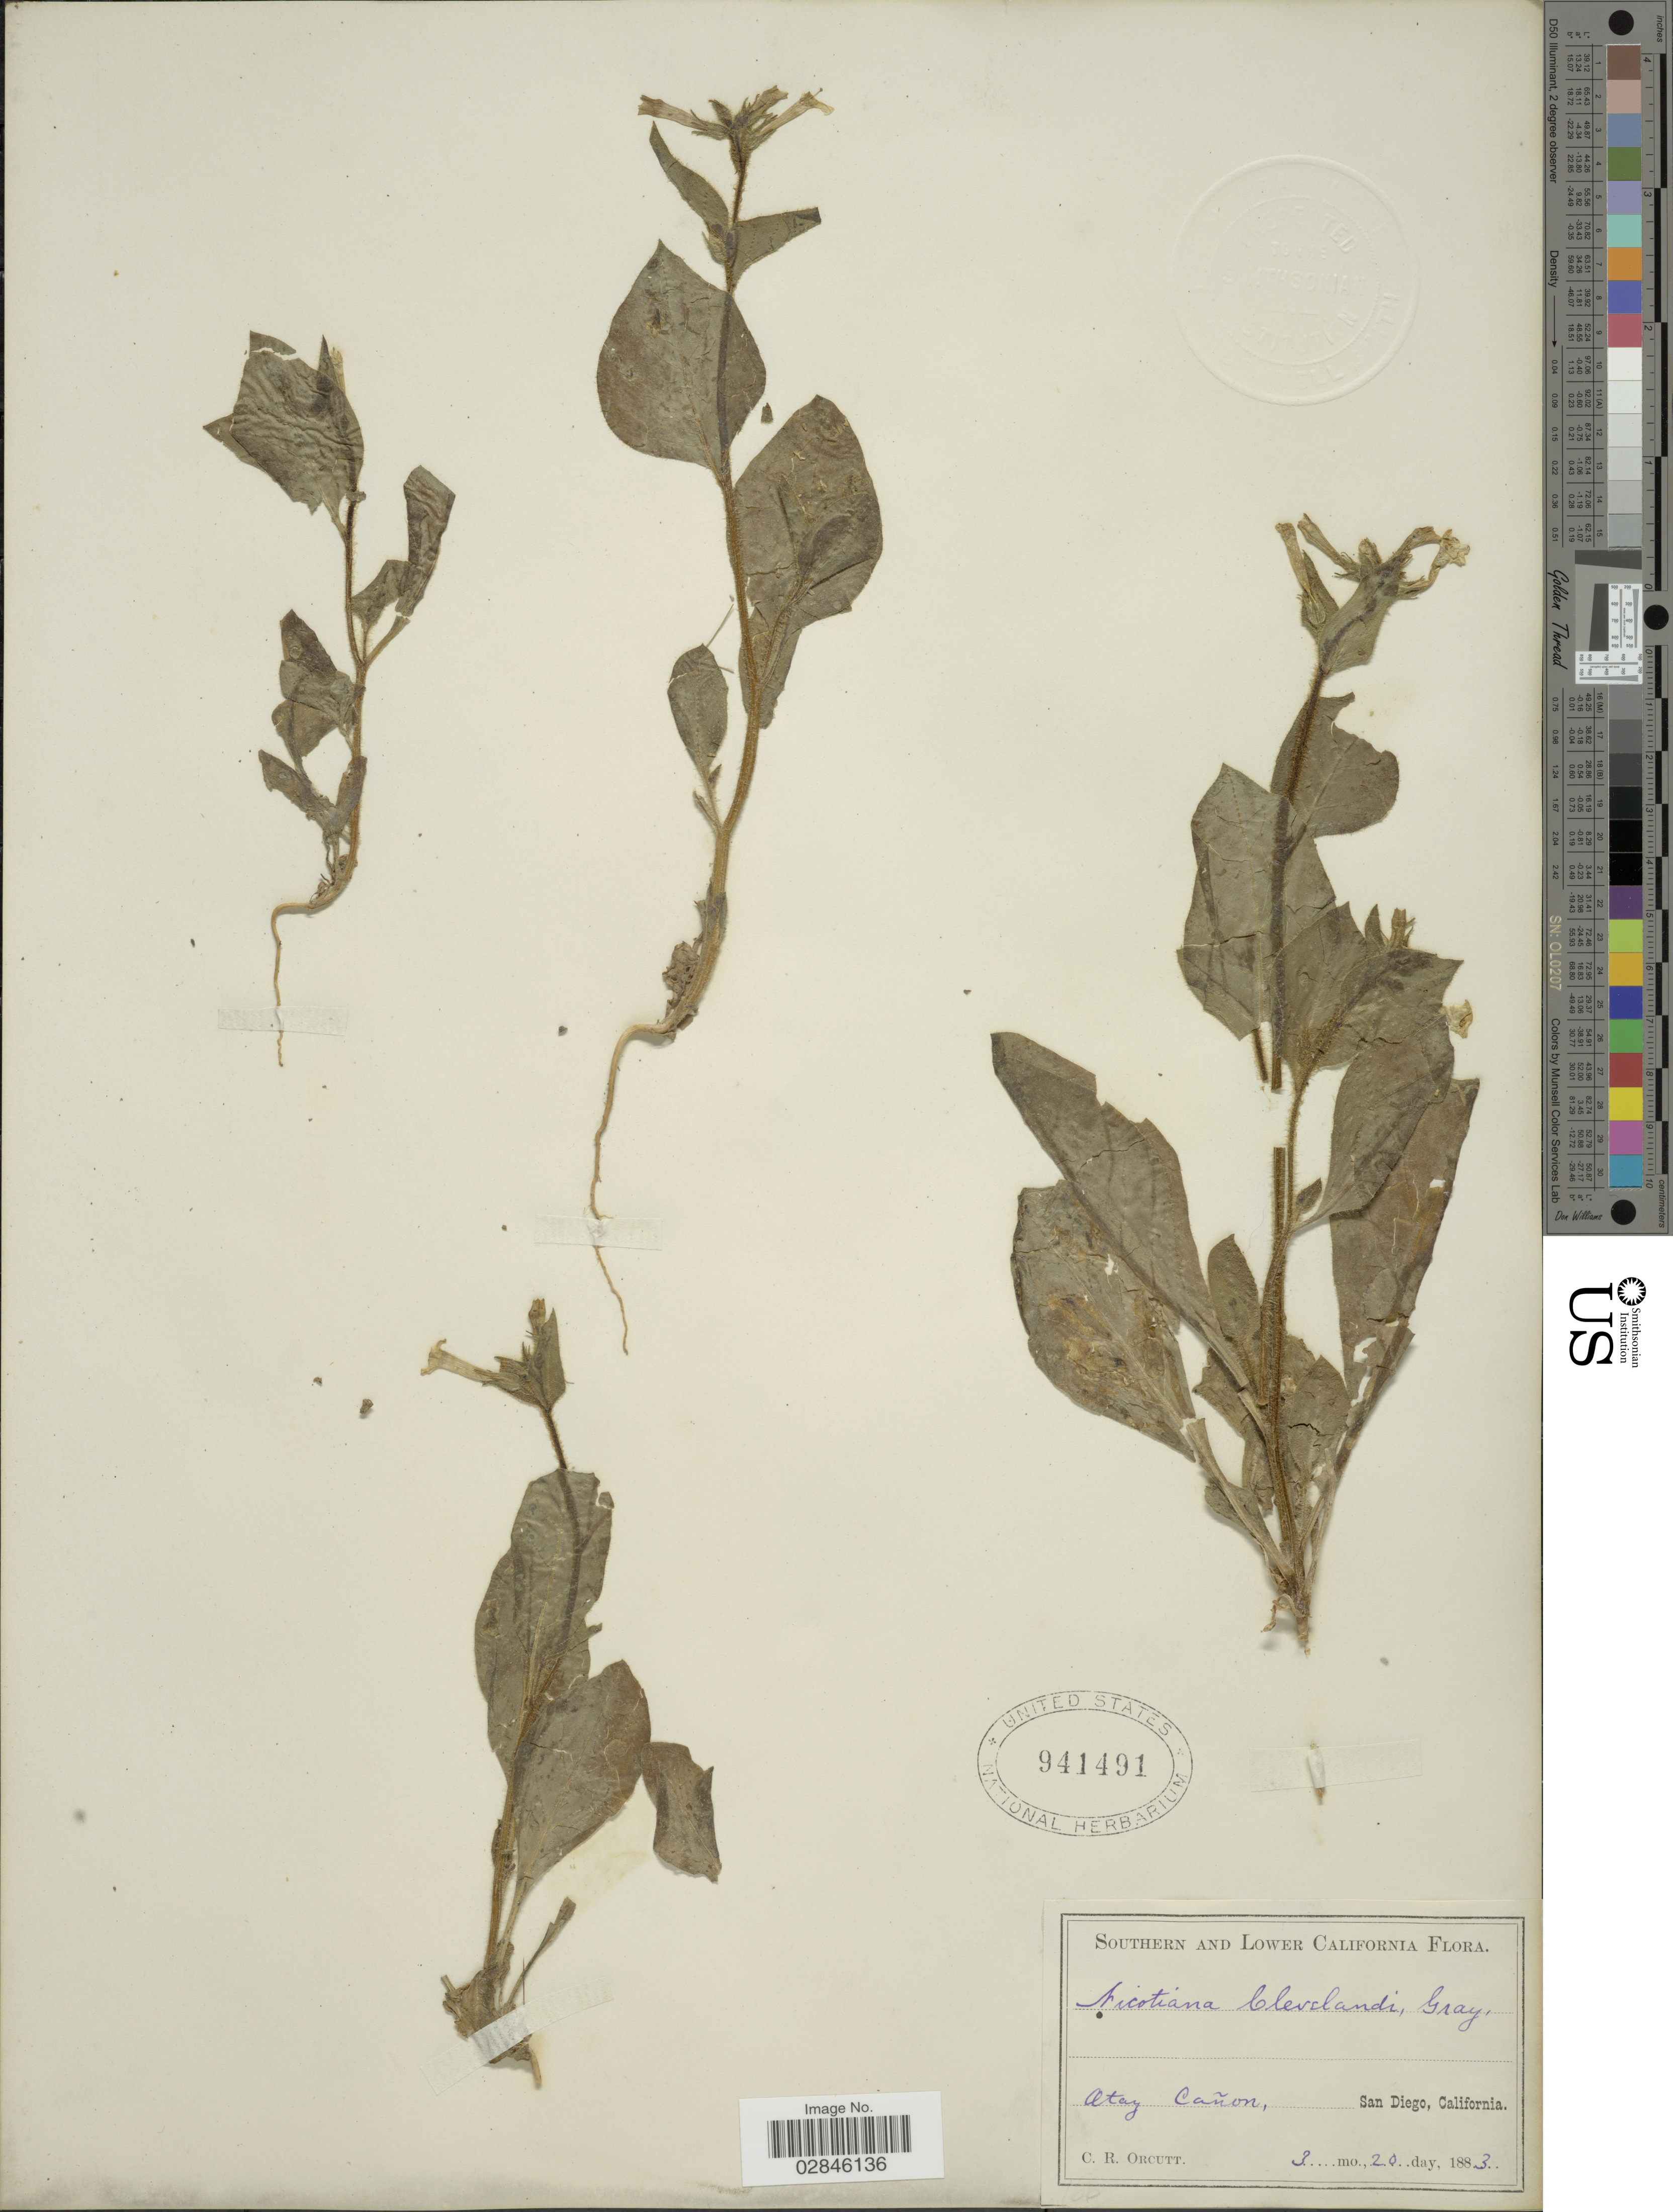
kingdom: Plantae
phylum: Tracheophyta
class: Magnoliopsida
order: Solanales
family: Solanaceae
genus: Nicotiana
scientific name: Nicotiana clevelandii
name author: A. Gray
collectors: C. R. Orcutt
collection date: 1883-03-20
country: United States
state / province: California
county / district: San Diego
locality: Southern California. Atay Cañon, San Diego.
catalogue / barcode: US 941491